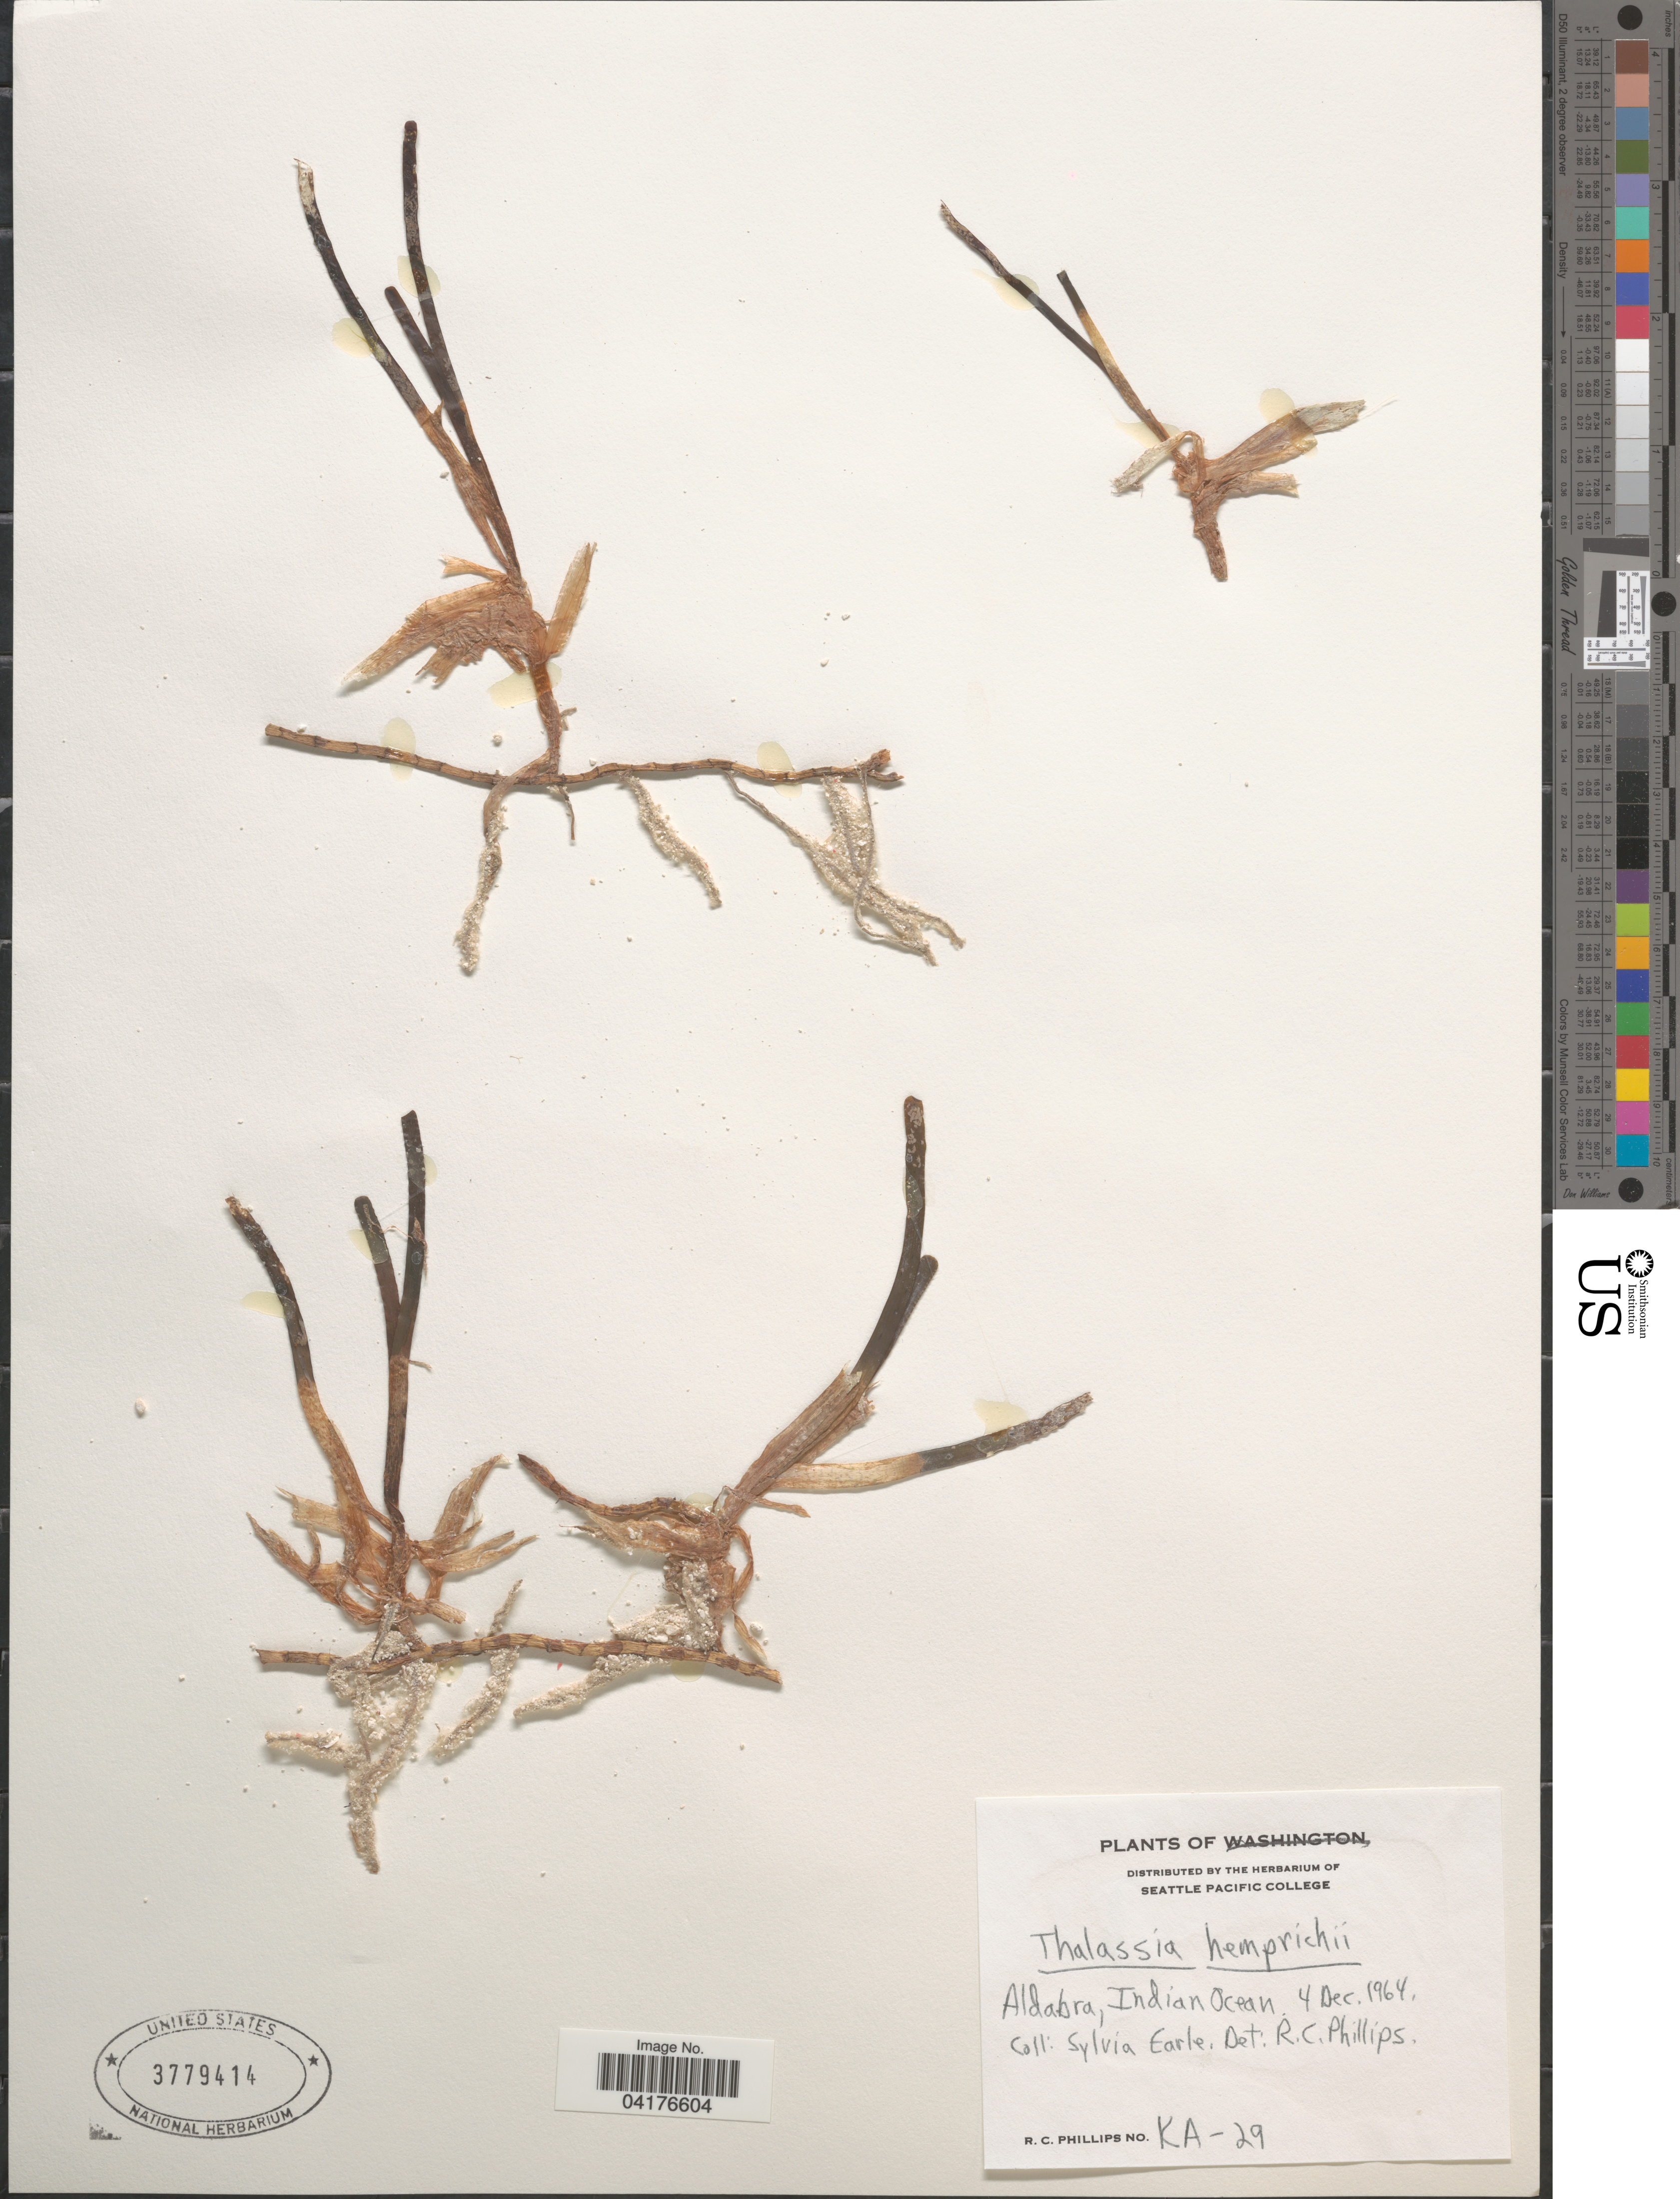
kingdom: Plantae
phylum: Tracheophyta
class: Liliopsida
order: Alismatales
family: Hydrocharitaceae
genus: Thalassia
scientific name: Thalassia hemprichii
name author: Asch.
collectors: S. A. Earle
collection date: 1964-12-04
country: Seychelles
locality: Aldabra, Indian Ocean.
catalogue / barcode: US 3779414